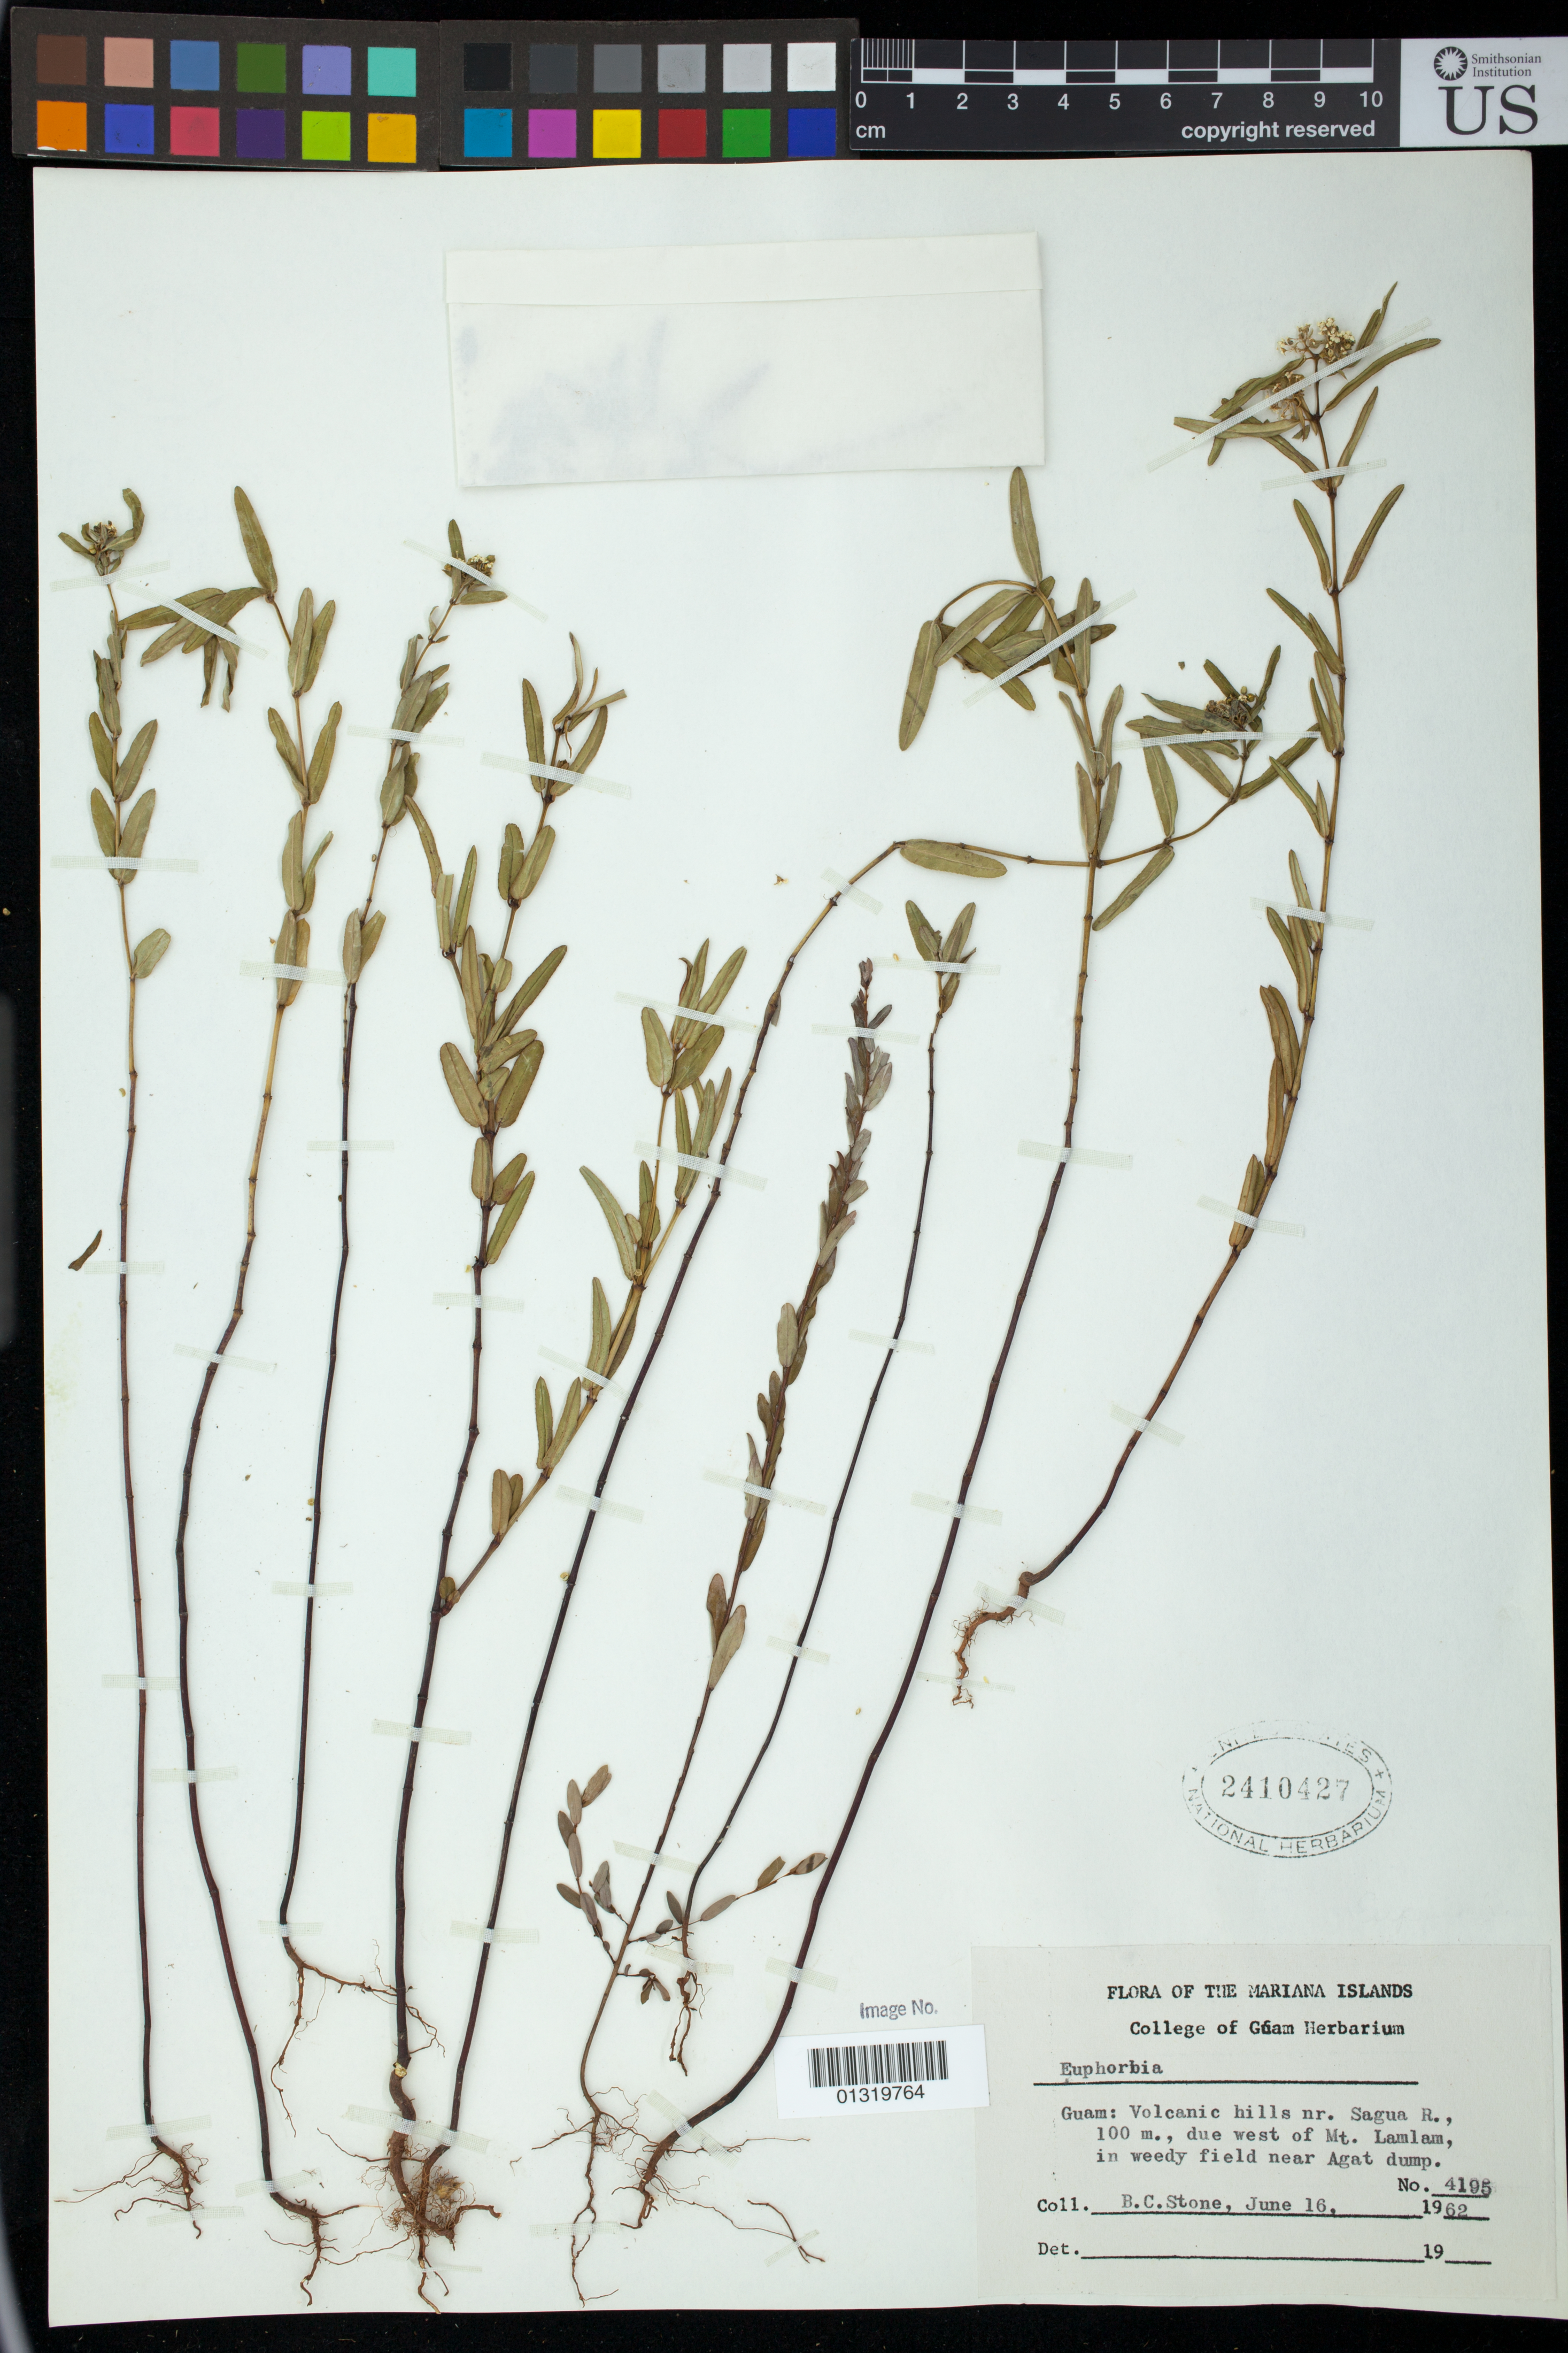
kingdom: Plantae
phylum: Tracheophyta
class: Magnoliopsida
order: Malpighiales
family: Euphorbiaceae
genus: Euphorbia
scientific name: Euphorbia bifida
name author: Hook. & Arn.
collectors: B. C. Stone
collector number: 4195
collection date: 1962-06-16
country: Guam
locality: Volcanic hills nr. Sagua R., due west of Mt. Lamlam, in weedy field near Agat dump.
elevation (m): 100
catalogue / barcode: US 2410427